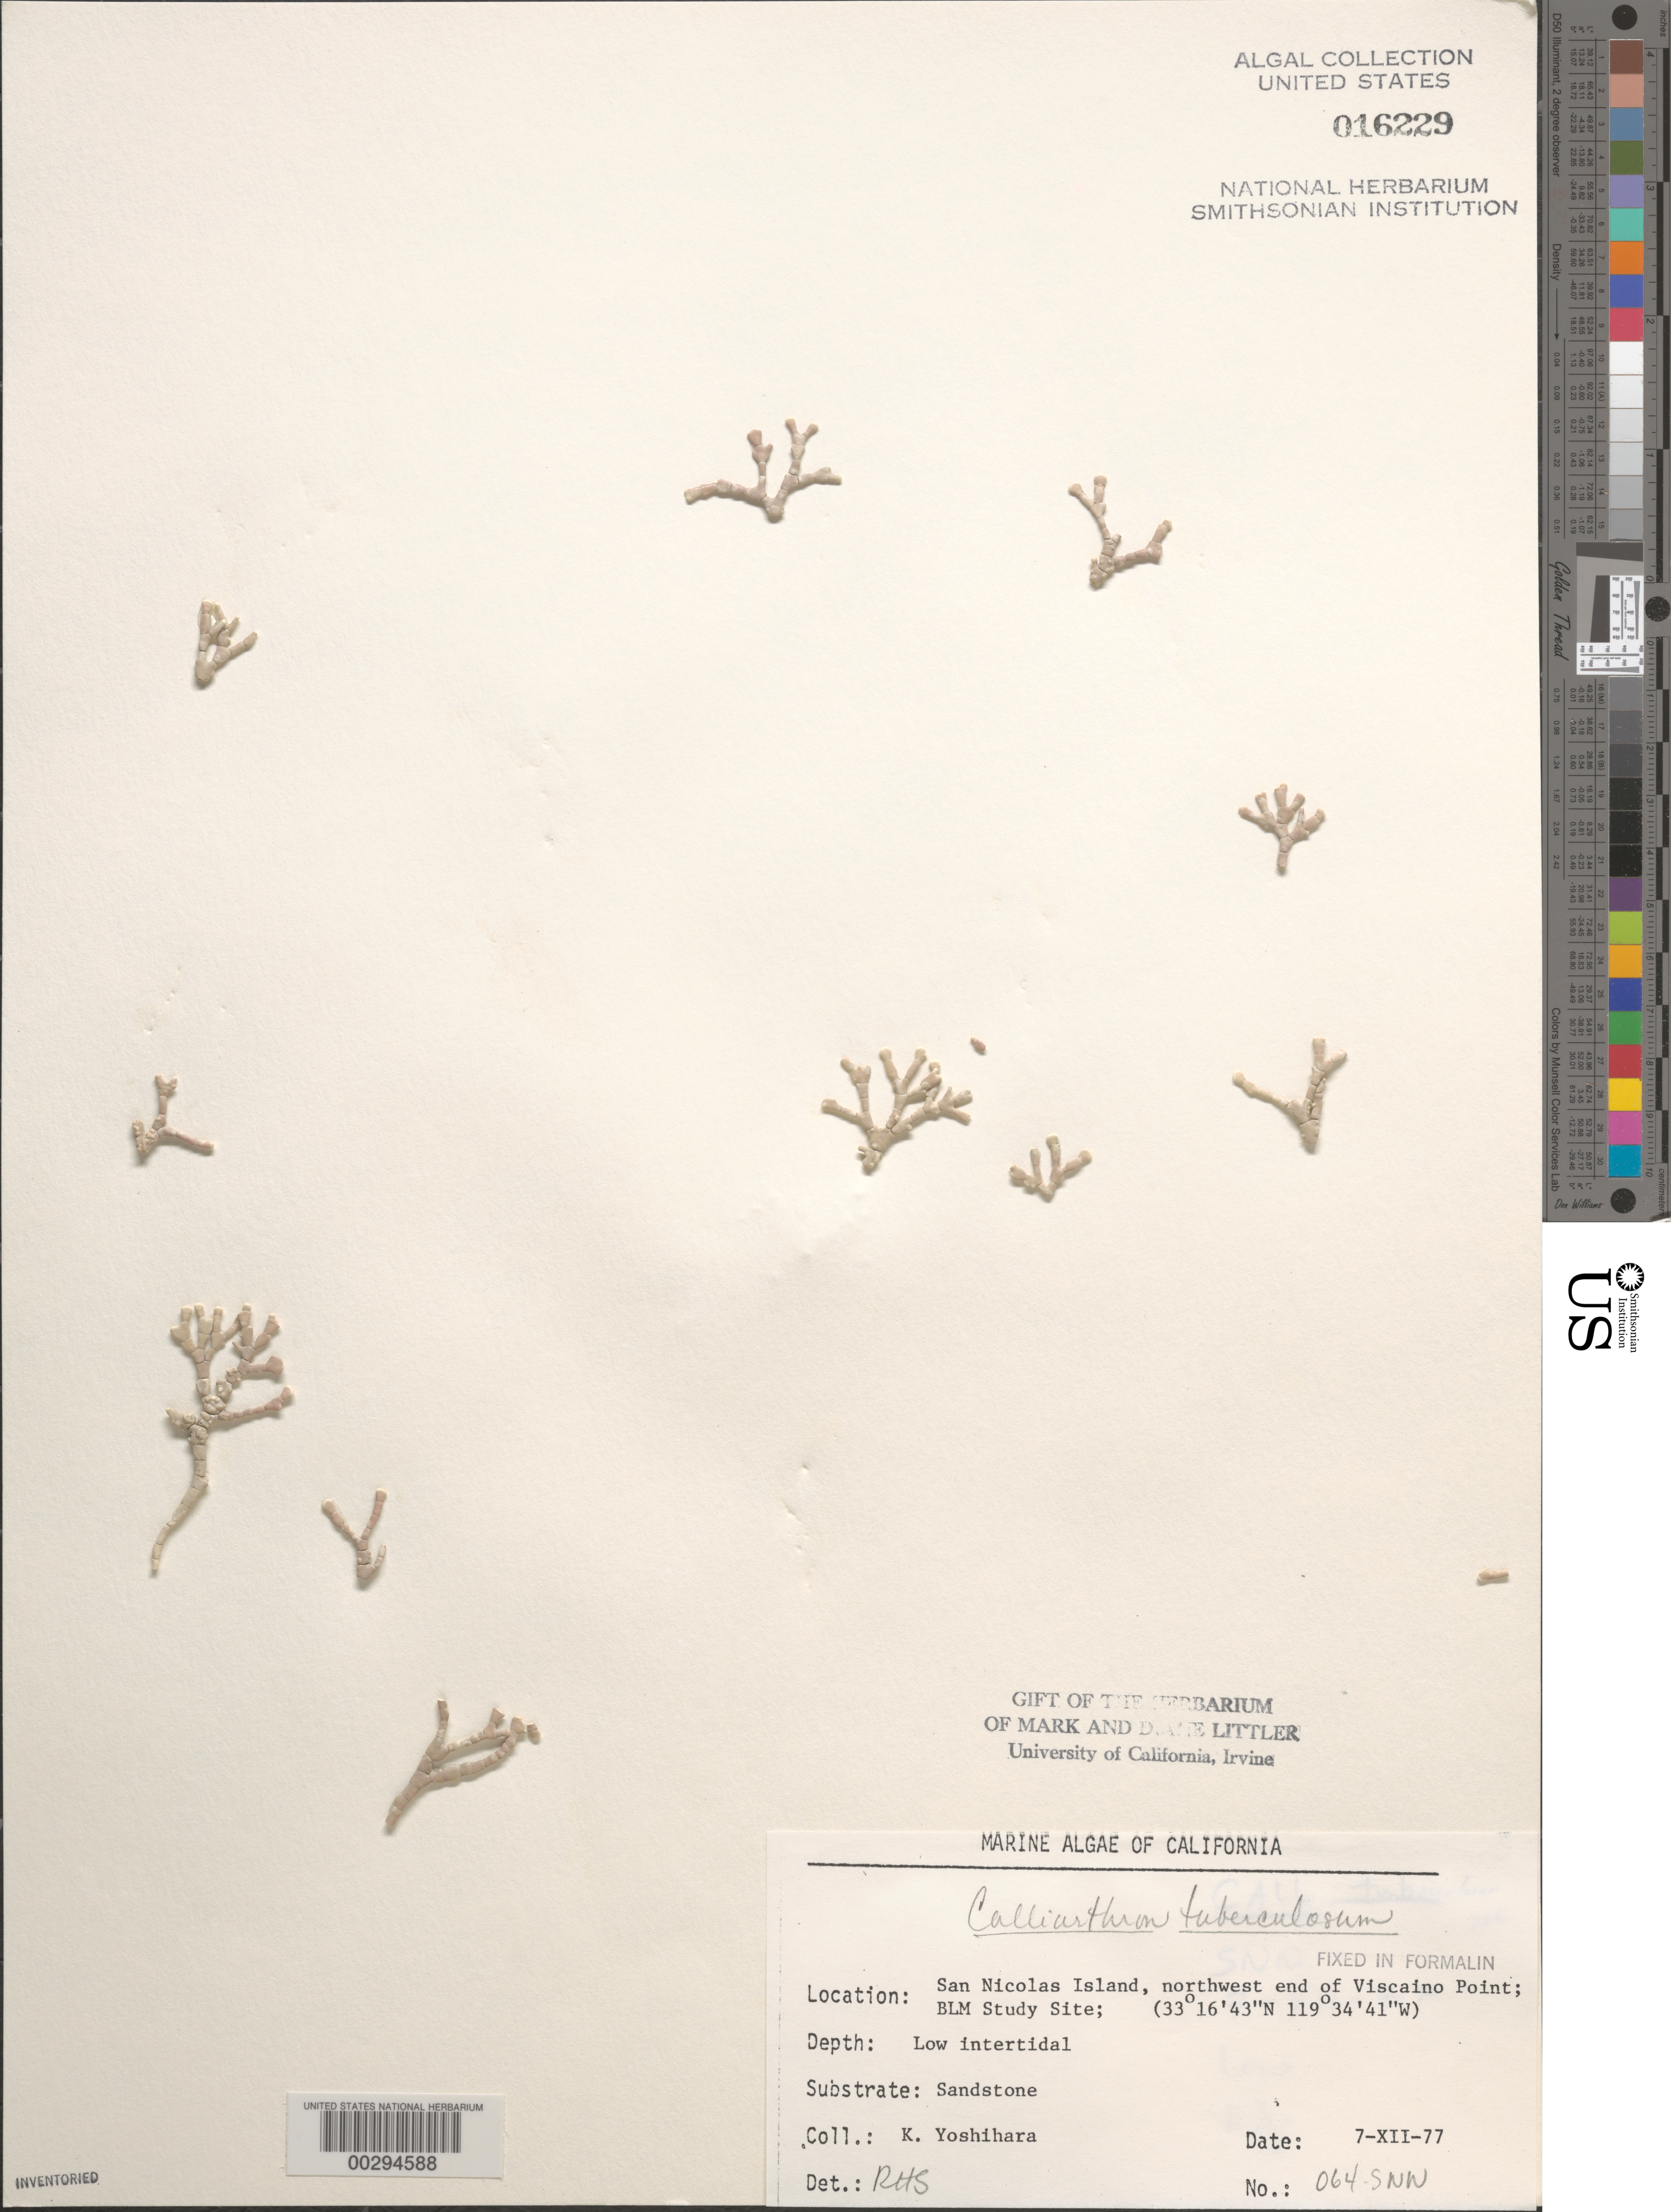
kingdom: Plantae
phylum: Rhodophyta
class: Florideophyceae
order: Corallinales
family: Corallinaceae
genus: Calliarthron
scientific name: Calliarthron tuberculosum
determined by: Sims, Robert H.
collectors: K. Yoshihara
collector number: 064-snn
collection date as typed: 07 Dec 1977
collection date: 1977-12-07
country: United States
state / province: California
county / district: Ventura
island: San Nicolas Island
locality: Viscaino Point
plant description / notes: BLM-SOCALBIGHT Rocky Intertidal Survey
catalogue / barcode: US 16229